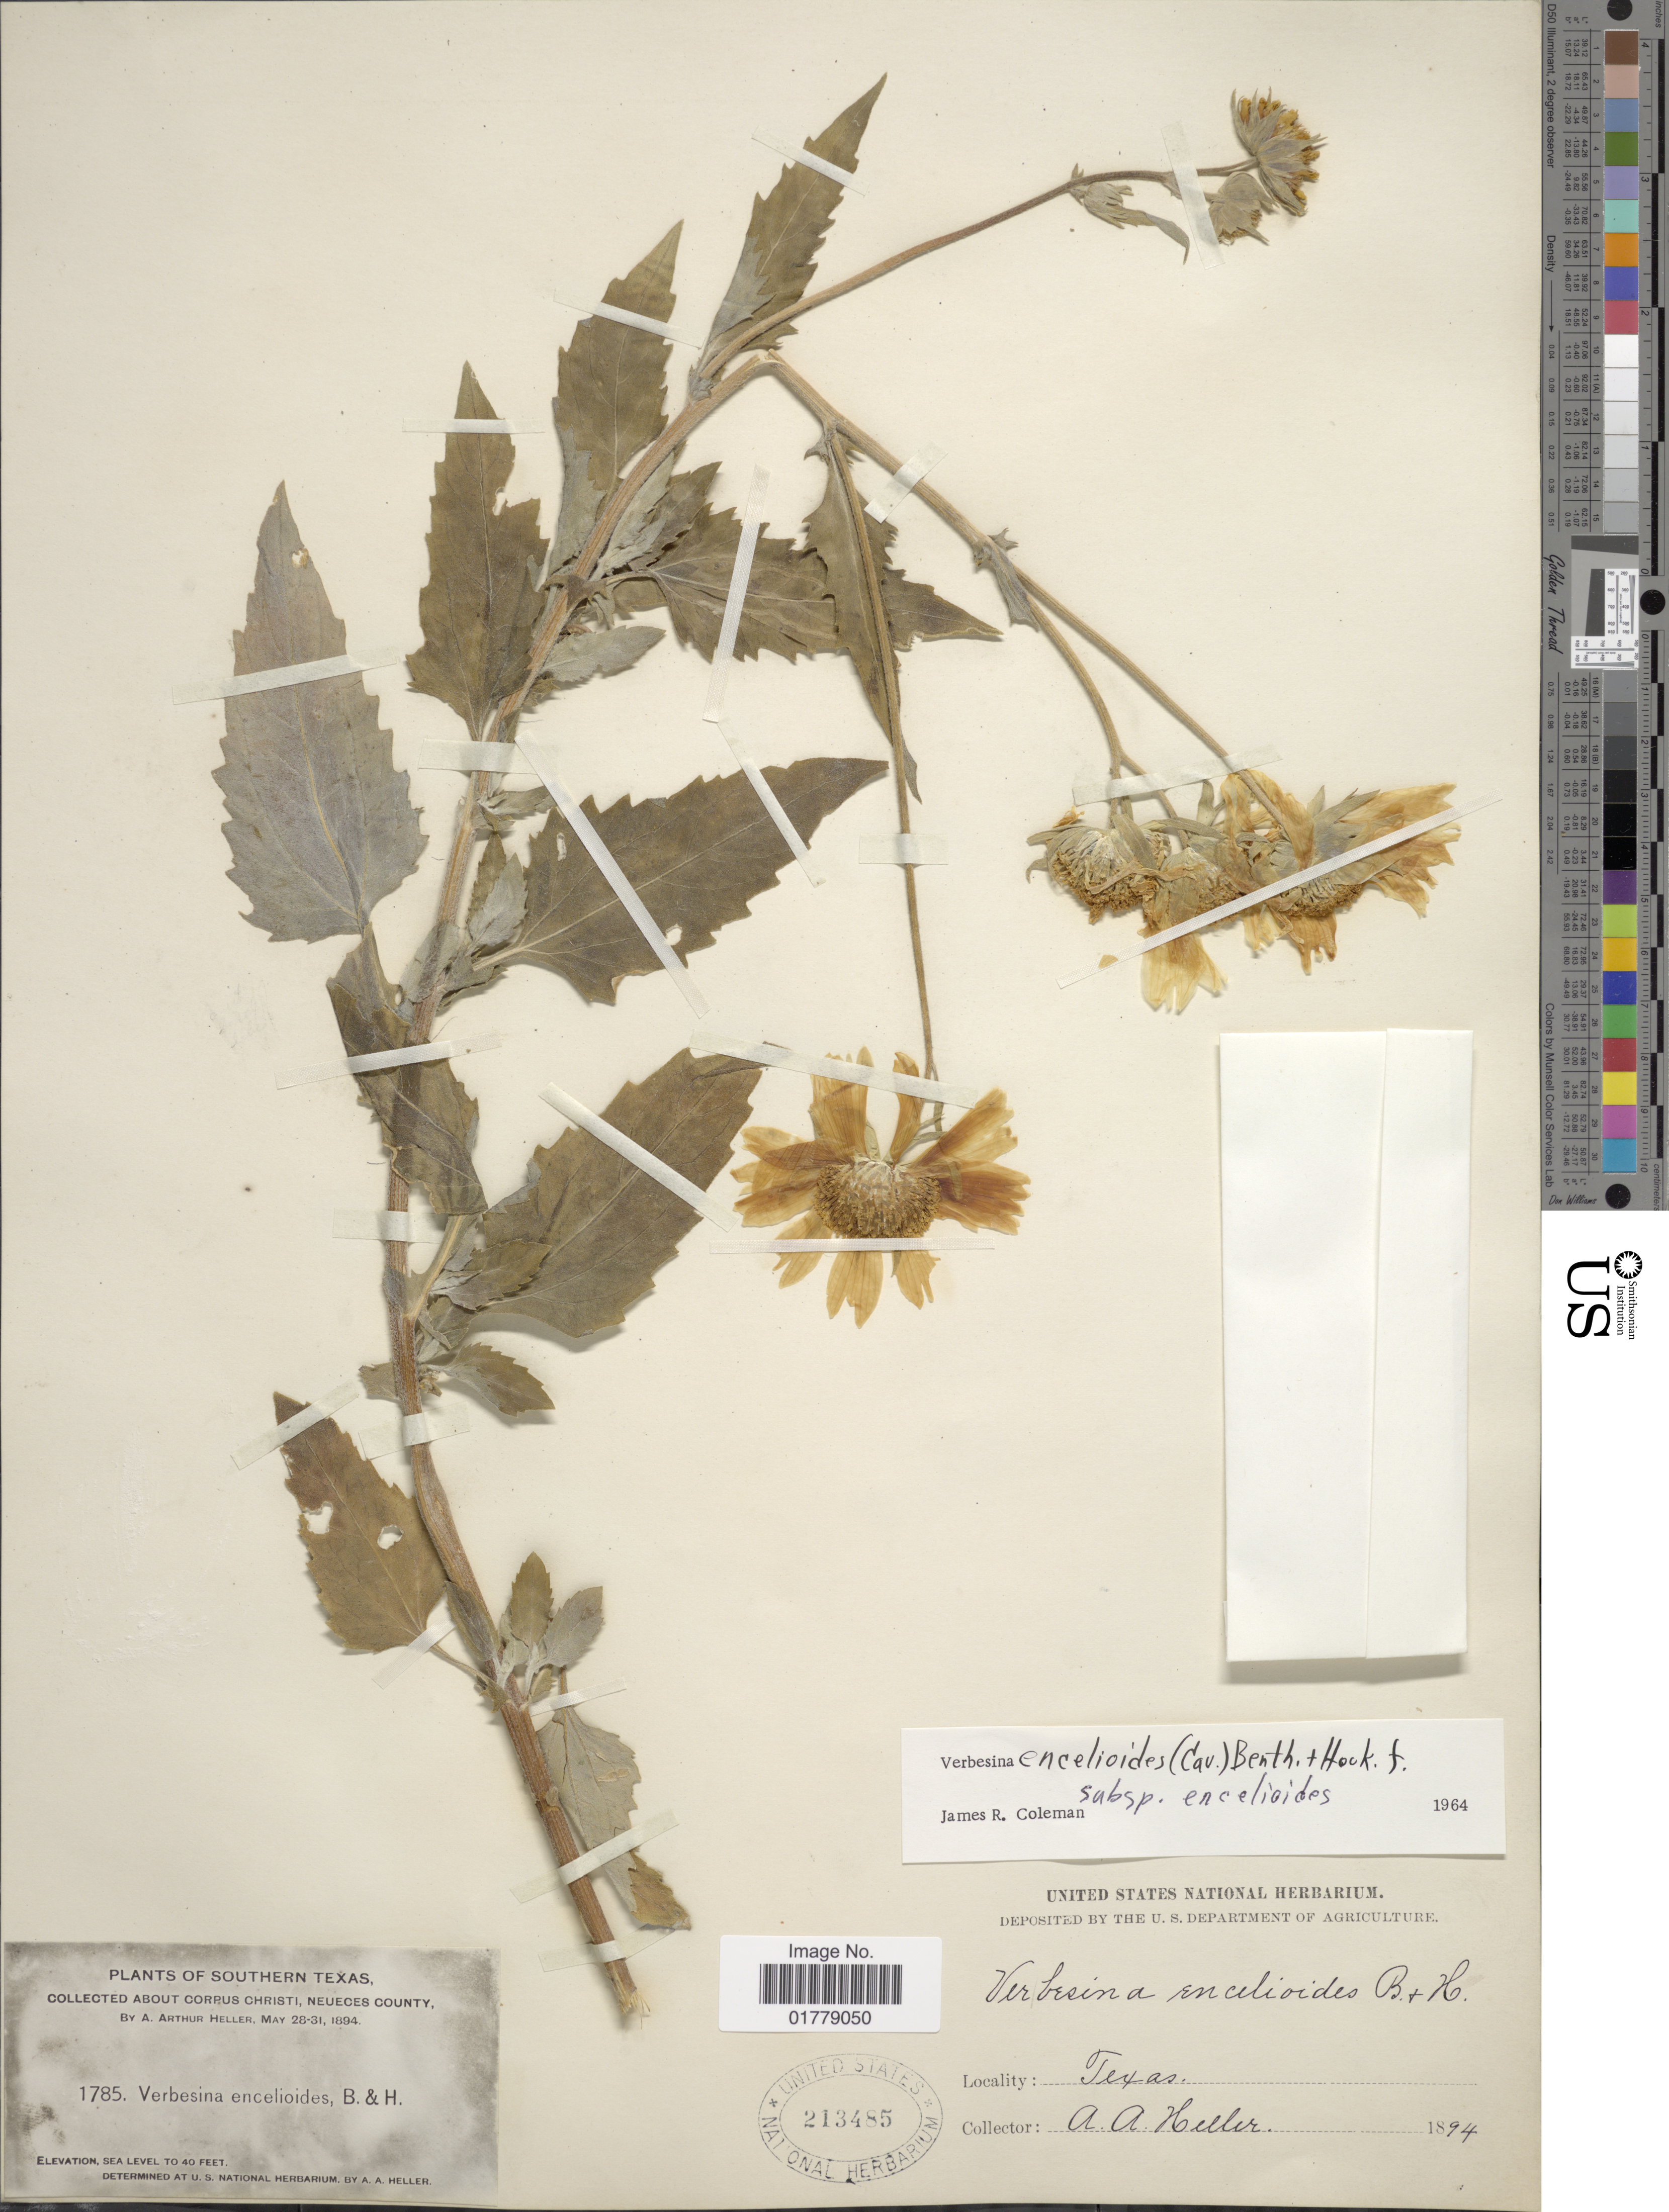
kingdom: Plantae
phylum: Tracheophyta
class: Magnoliopsida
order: Asterales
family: Asteraceae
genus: Verbesina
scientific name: Verbesina encelioides subsp. encelioides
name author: (Cav.) Benth. & Hook.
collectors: A. A. Heller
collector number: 1785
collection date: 1894-05-28/1894-05-31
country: United States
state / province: Texas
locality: Southern Texas. About Corrus Christi, Neueces County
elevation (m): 12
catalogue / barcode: US 213485